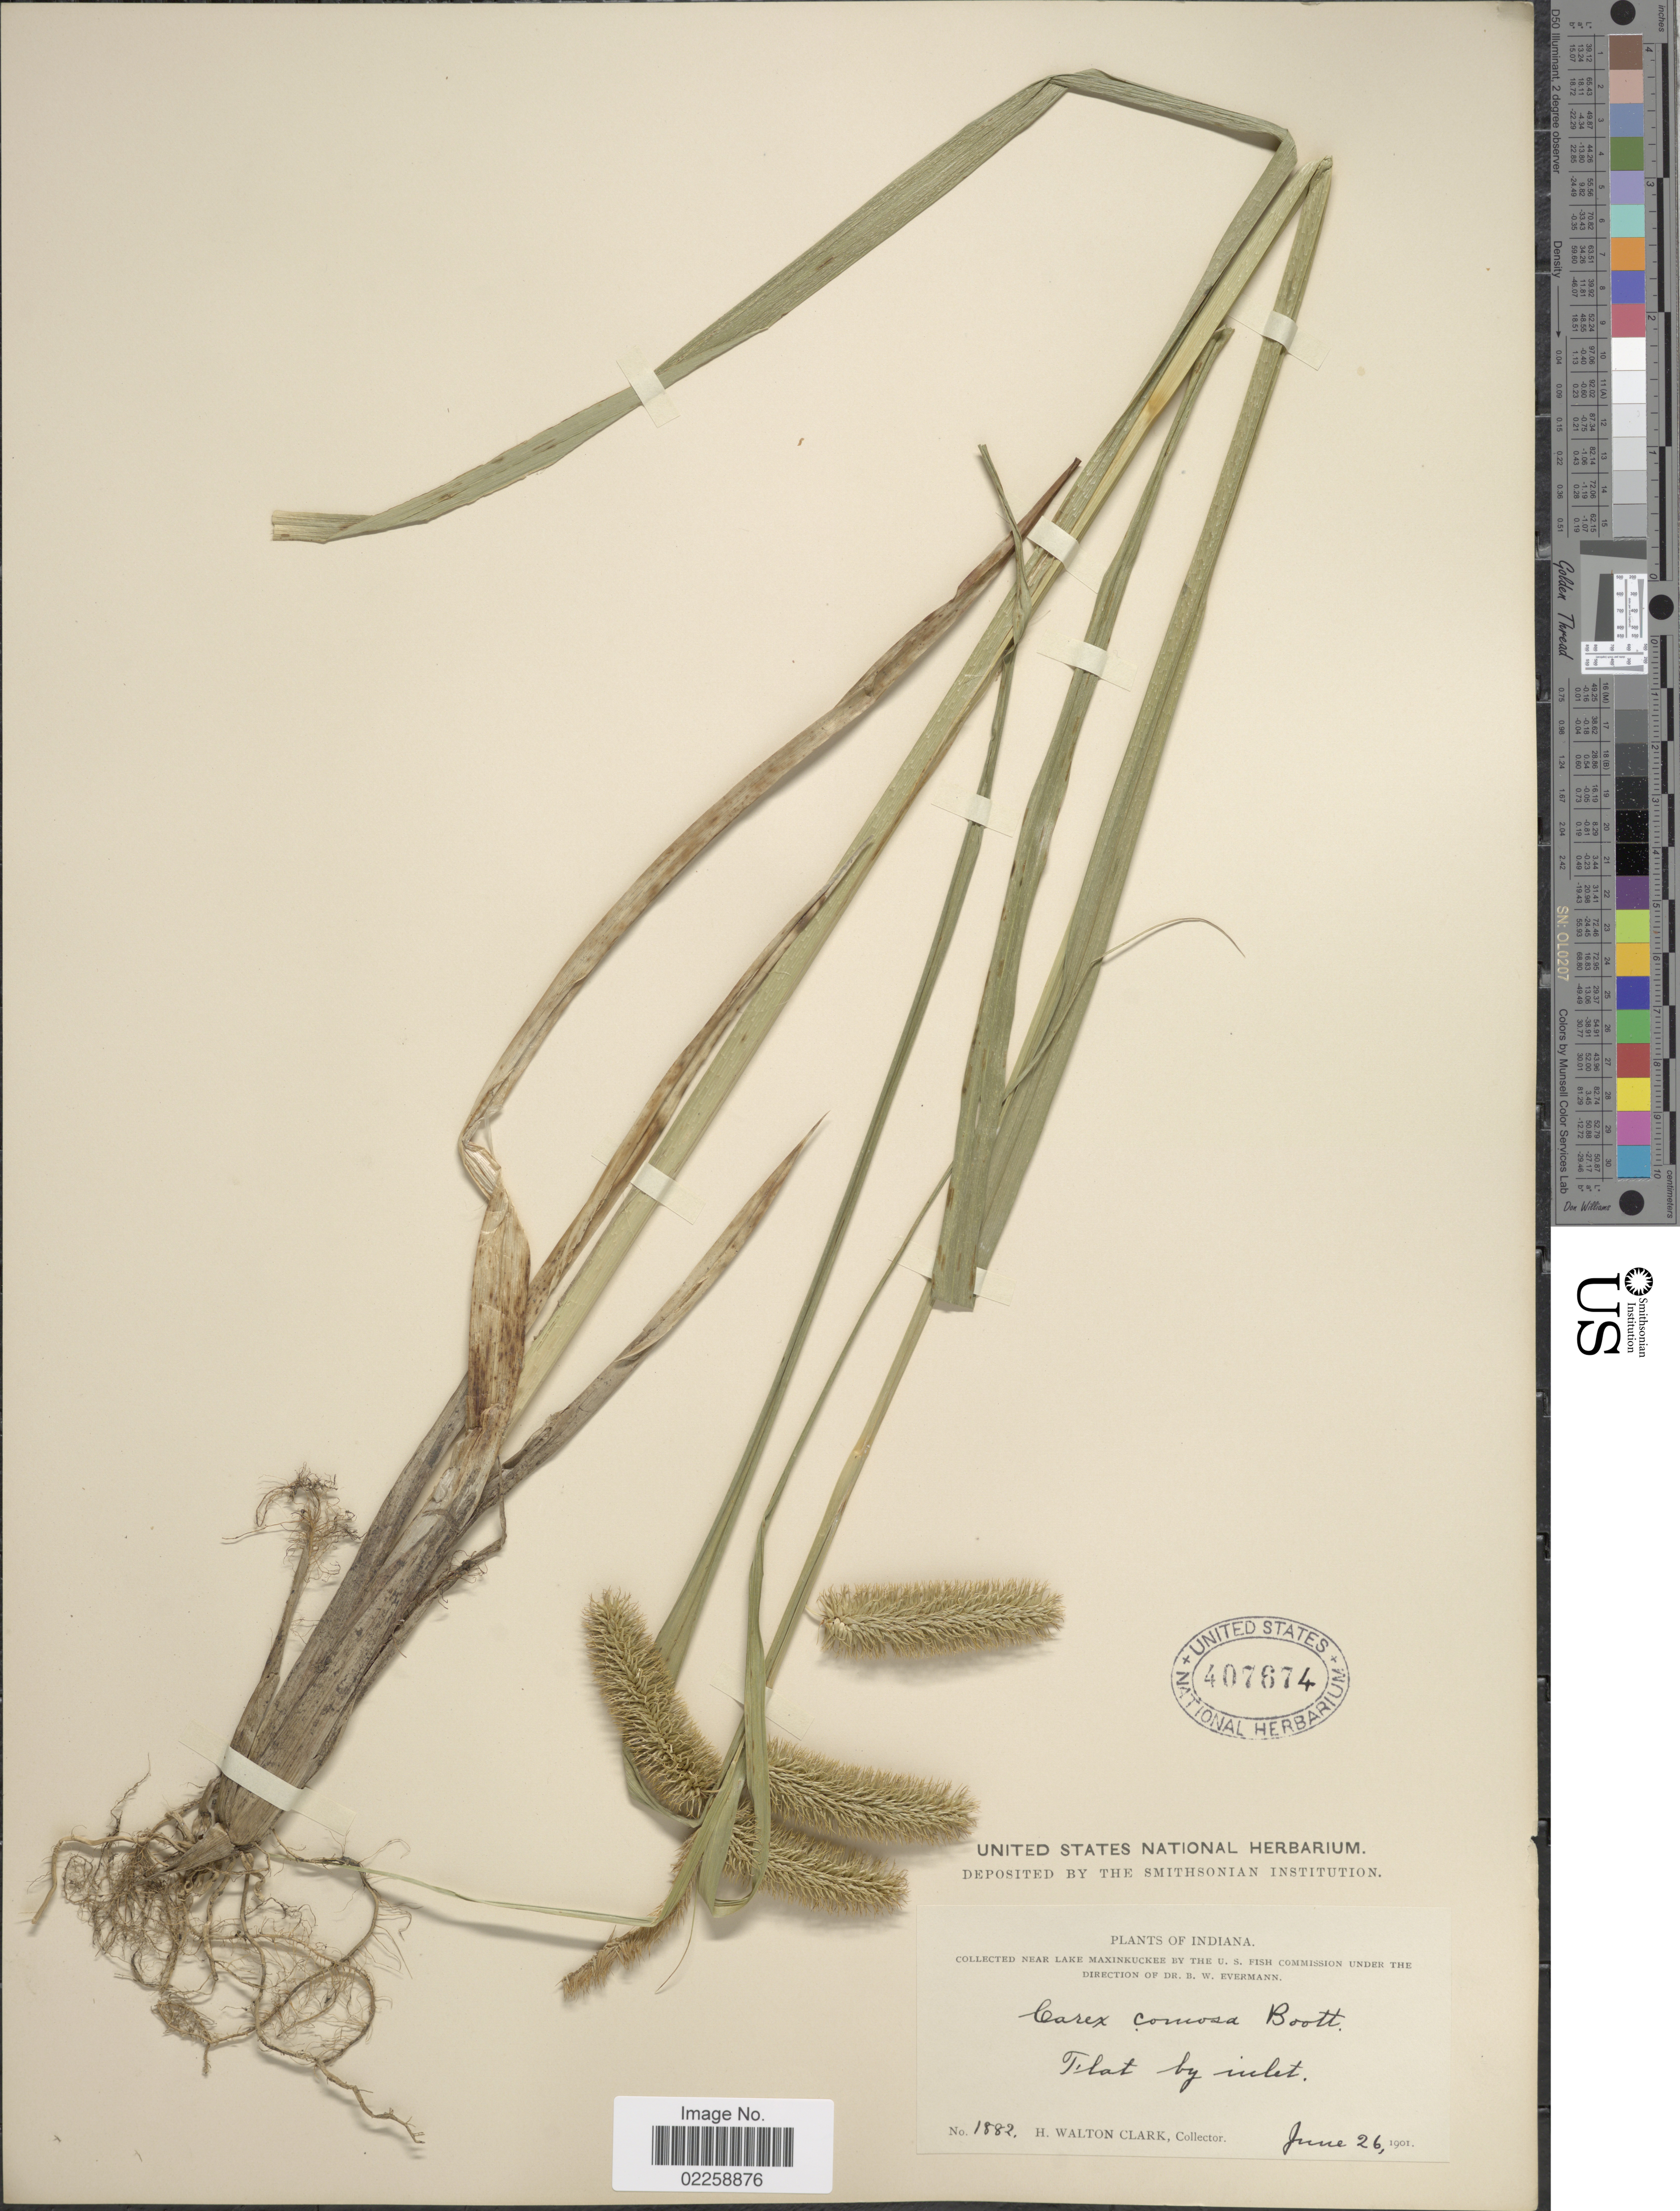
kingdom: Plantae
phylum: Tracheophyta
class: Liliopsida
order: Poales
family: Cyperaceae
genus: Carex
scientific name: Carex comosa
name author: Boott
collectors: H. W. Clark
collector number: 1882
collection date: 1901-06-26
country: United States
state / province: Indiana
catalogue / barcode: US 407674